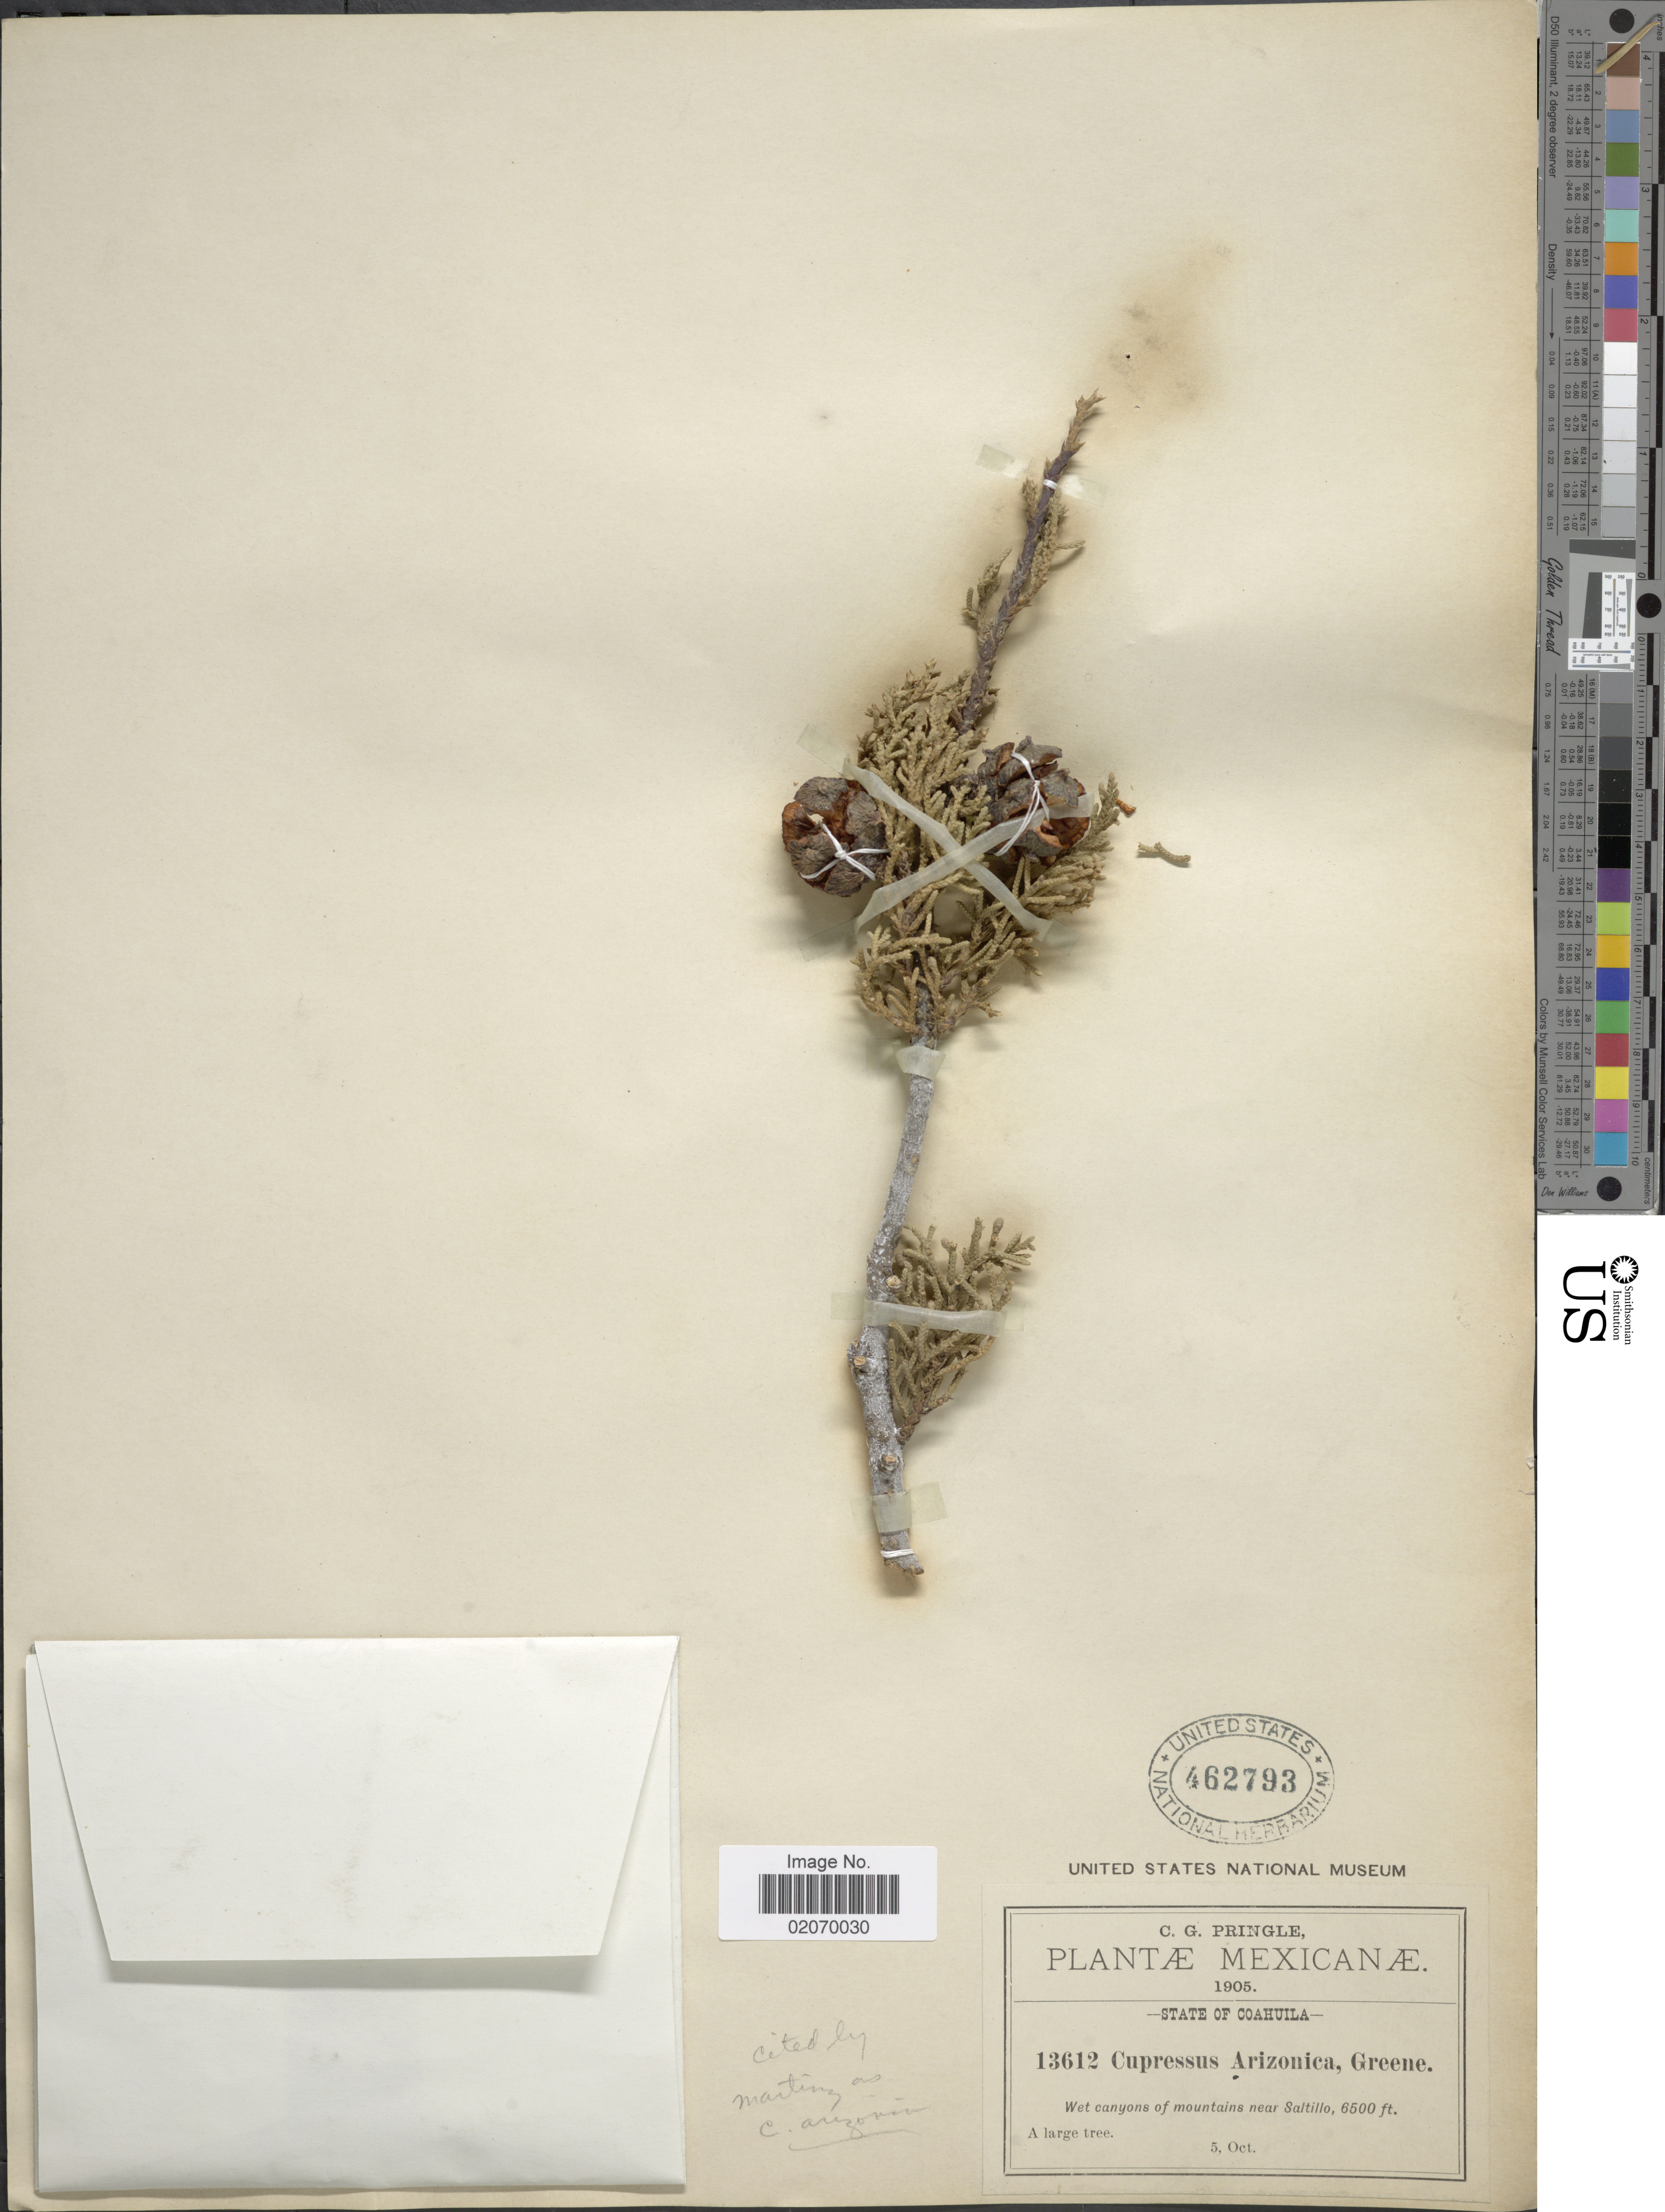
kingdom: Plantae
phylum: Tracheophyta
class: Pinopsida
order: Pinales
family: Cupressaceae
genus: Hesperocyparis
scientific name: Hesperocyparis arizonica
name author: (Greene) Bartel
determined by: (US) Smithsonian Institution - National Museum of Natural History - Department of Botany (UNITED STATES)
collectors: C. G. Pringle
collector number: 13612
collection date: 1905-10-05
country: Mexico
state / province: Coahuila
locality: Mountains near Saltillo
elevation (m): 1981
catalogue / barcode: US 462793